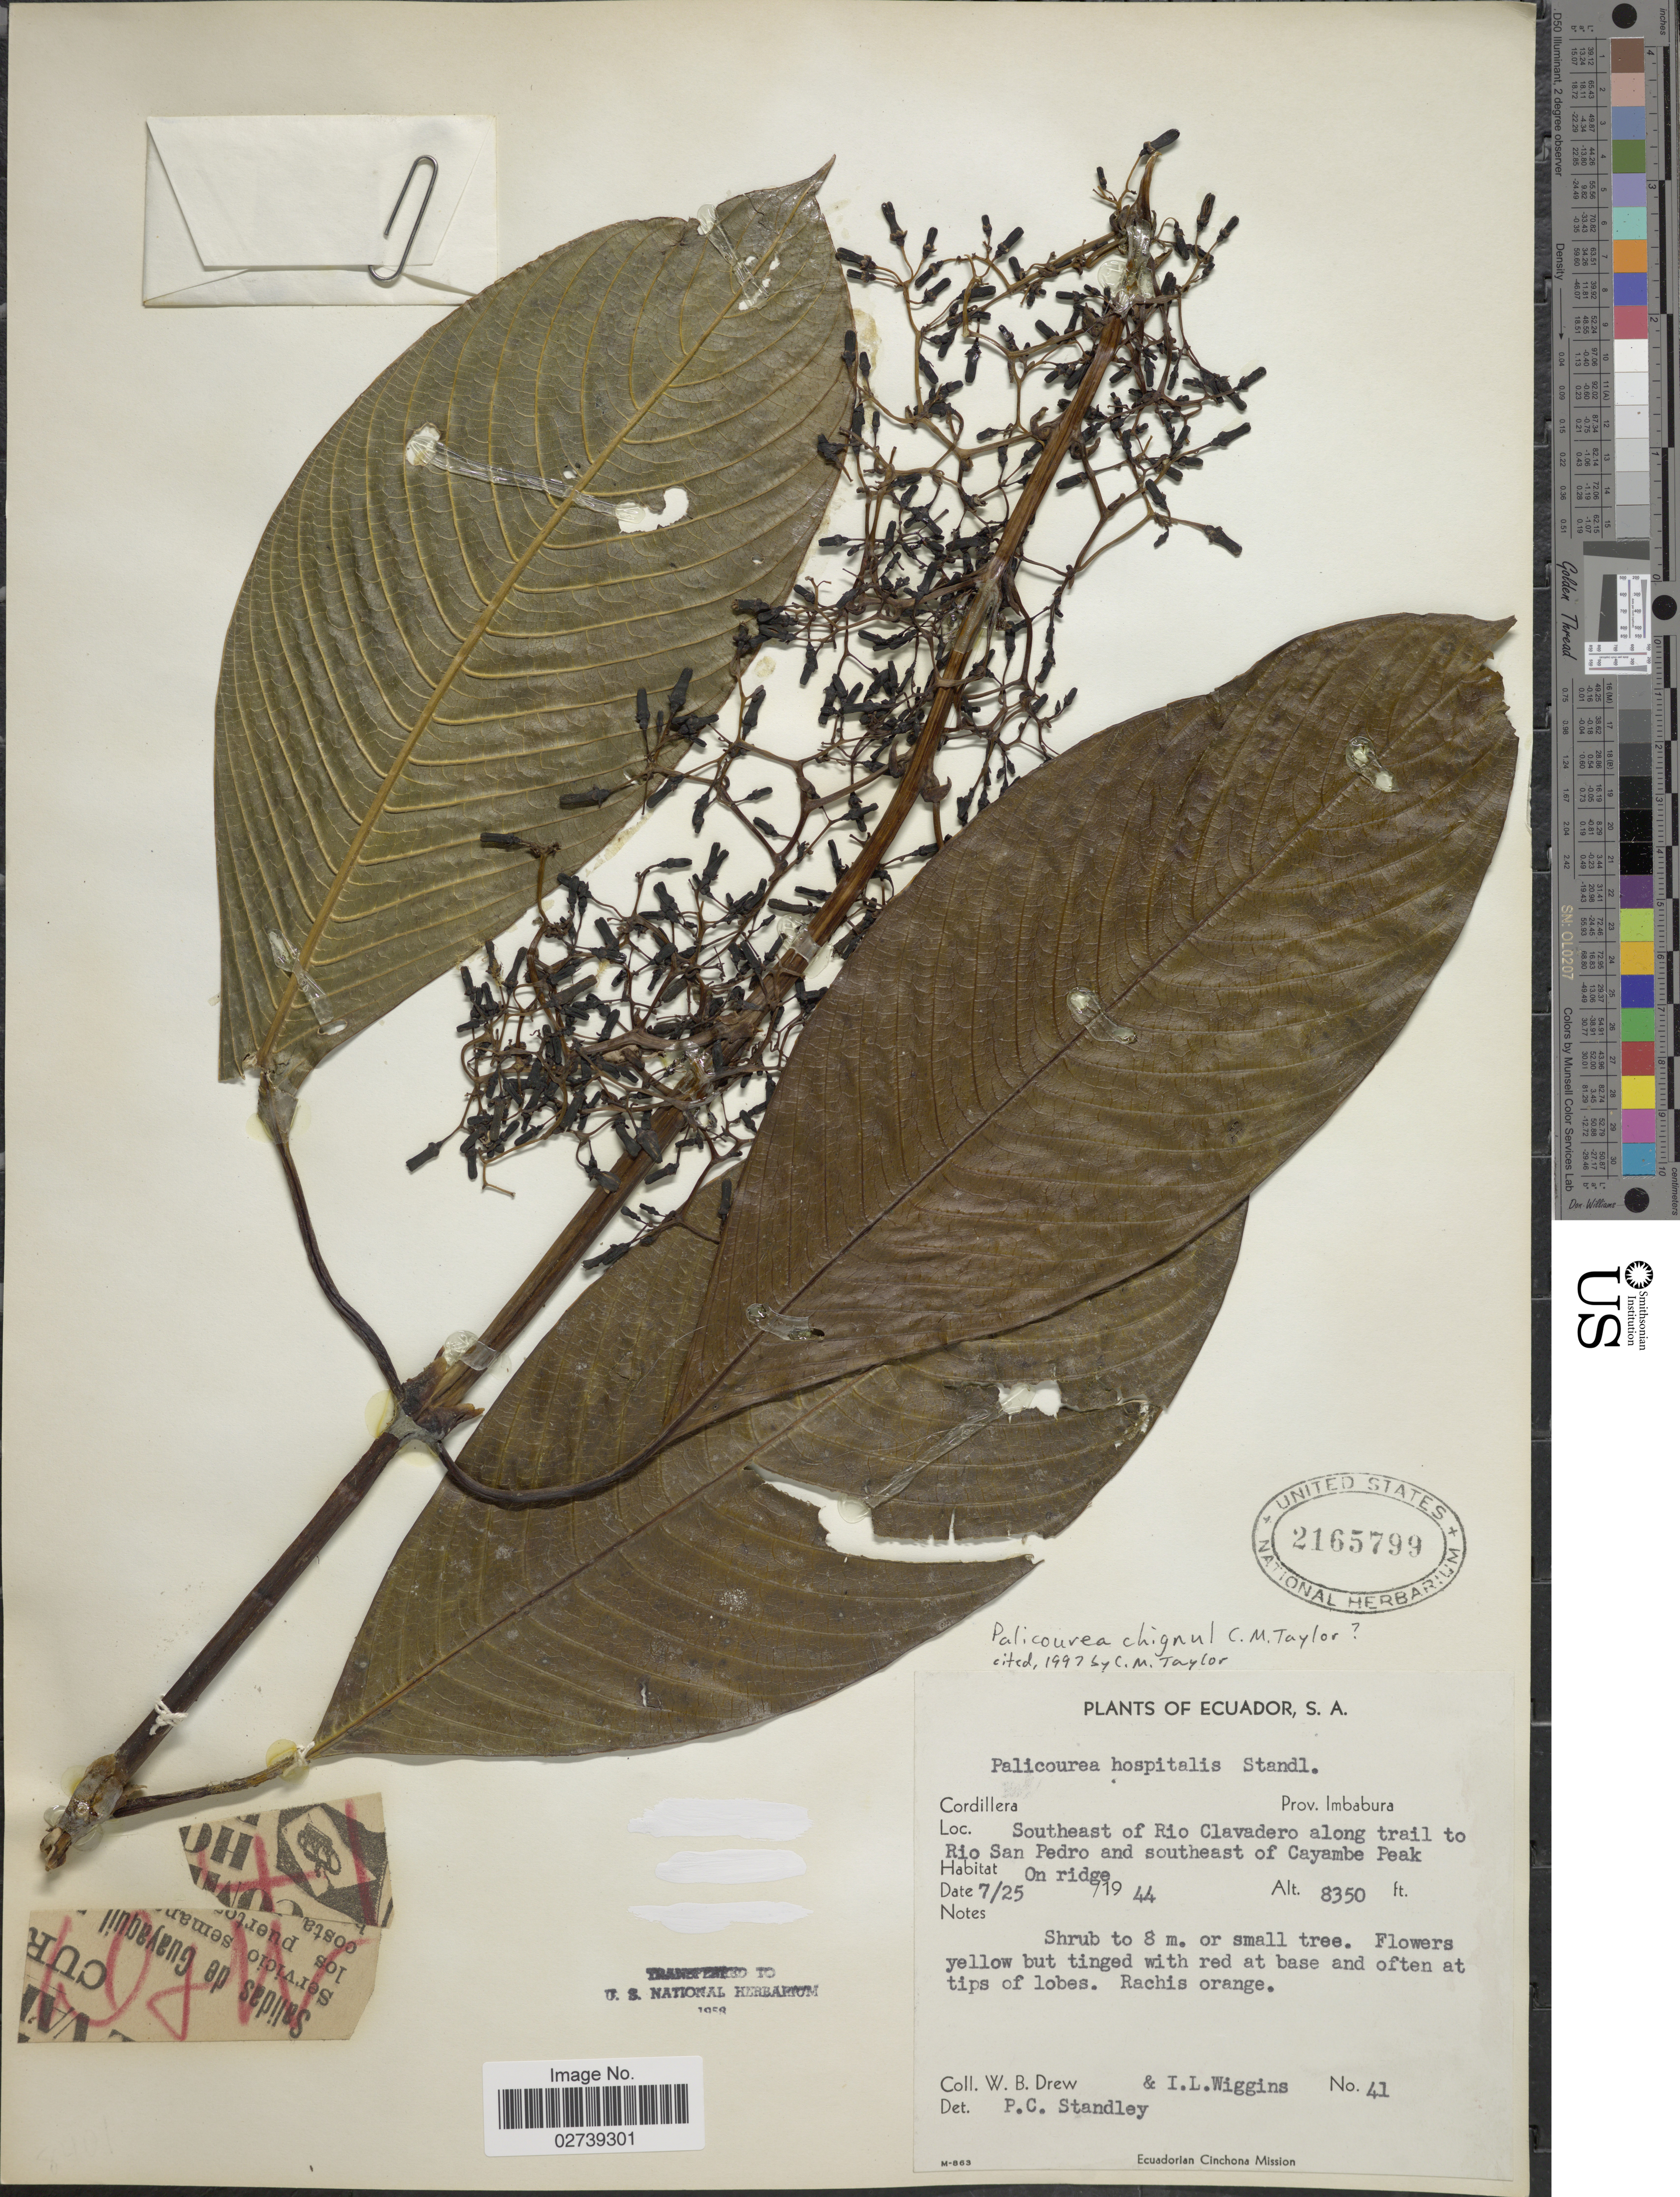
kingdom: Plantae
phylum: Tracheophyta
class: Magnoliopsida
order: Gentianales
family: Rubiaceae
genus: Palicourea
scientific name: Palicourea chignul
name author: C.M. Taylor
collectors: W. B. Drew & I. L. Wiggins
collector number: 41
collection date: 1944-07-25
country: Ecuador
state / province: Imbabura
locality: Cordillera, Southeast of Rio Clavadero along trail to Rio San Pedro and southeast of Cayambe Peak, on ridge.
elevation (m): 2545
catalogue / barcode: US 2165799